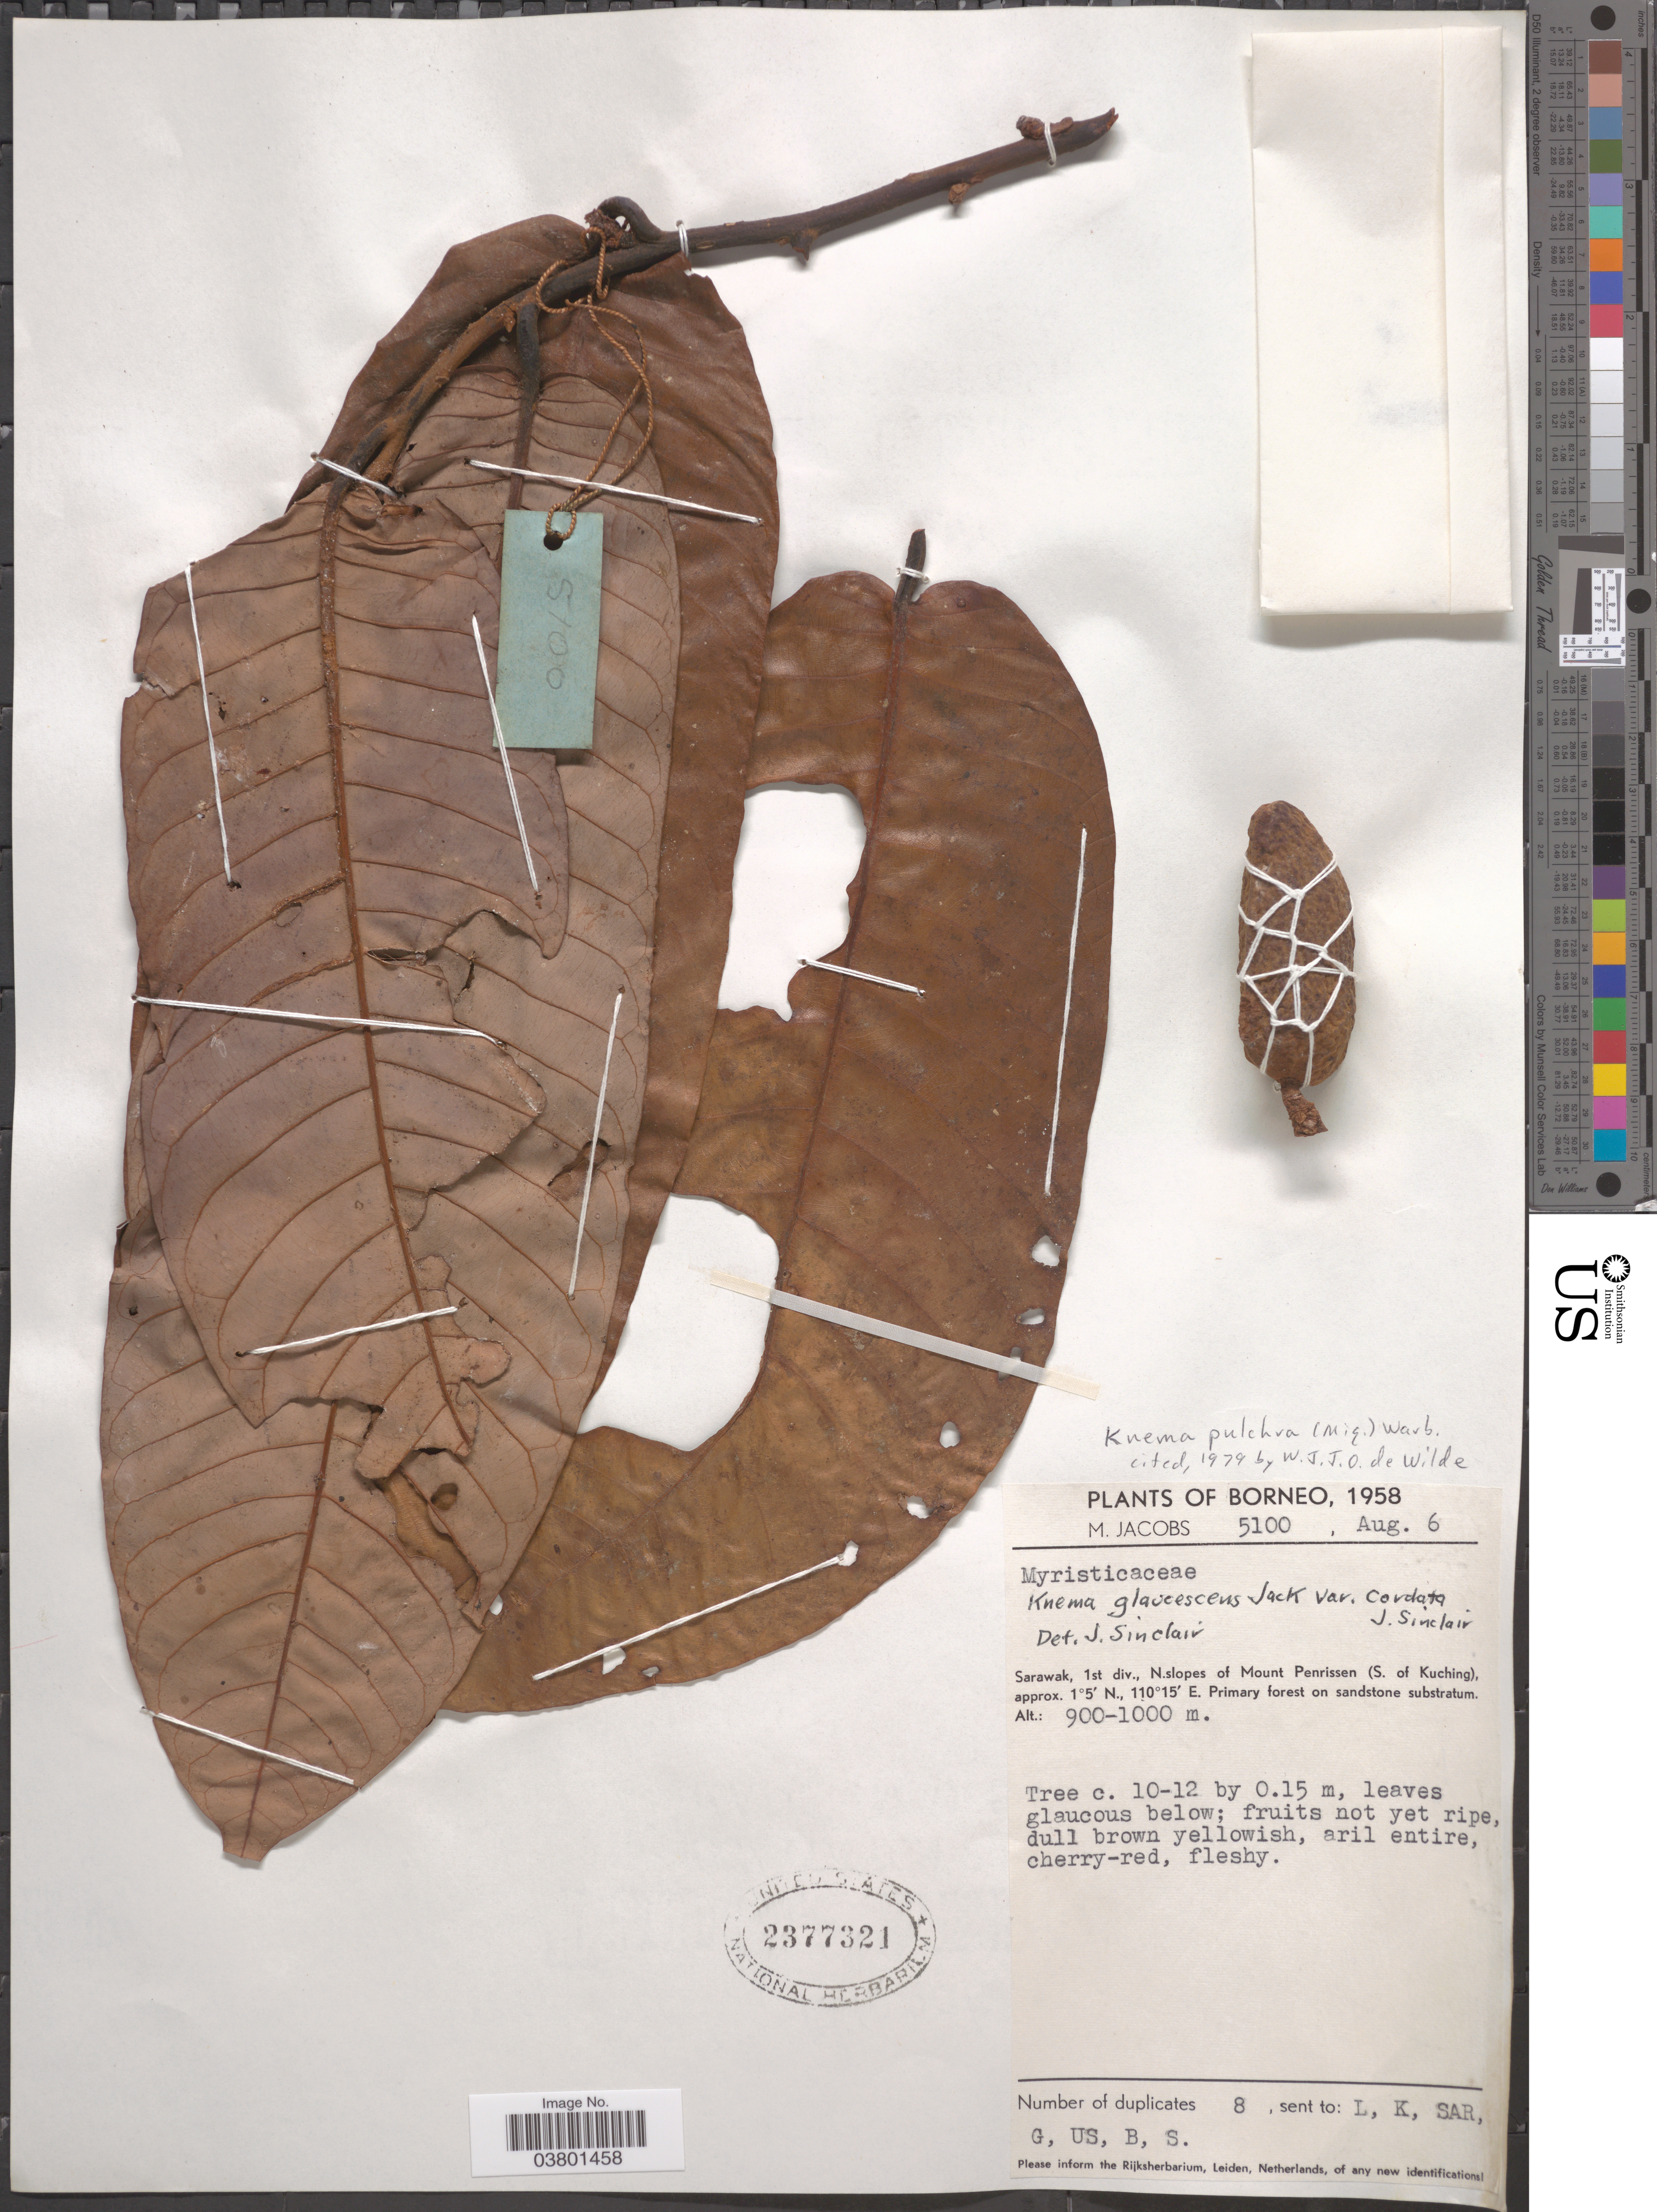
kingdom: Plantae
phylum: Tracheophyta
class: Magnoliopsida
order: Magnoliales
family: Myristicaceae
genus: Knema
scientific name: Knema pulchra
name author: (Miq.) Warb.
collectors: M. Jacobs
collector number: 5100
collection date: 1958-08-06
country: Malaysia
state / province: Sarawak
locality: Borneo. 1st div., N.slopes of Mount Penrissen (S. of Kuching).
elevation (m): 900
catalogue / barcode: US 2377321